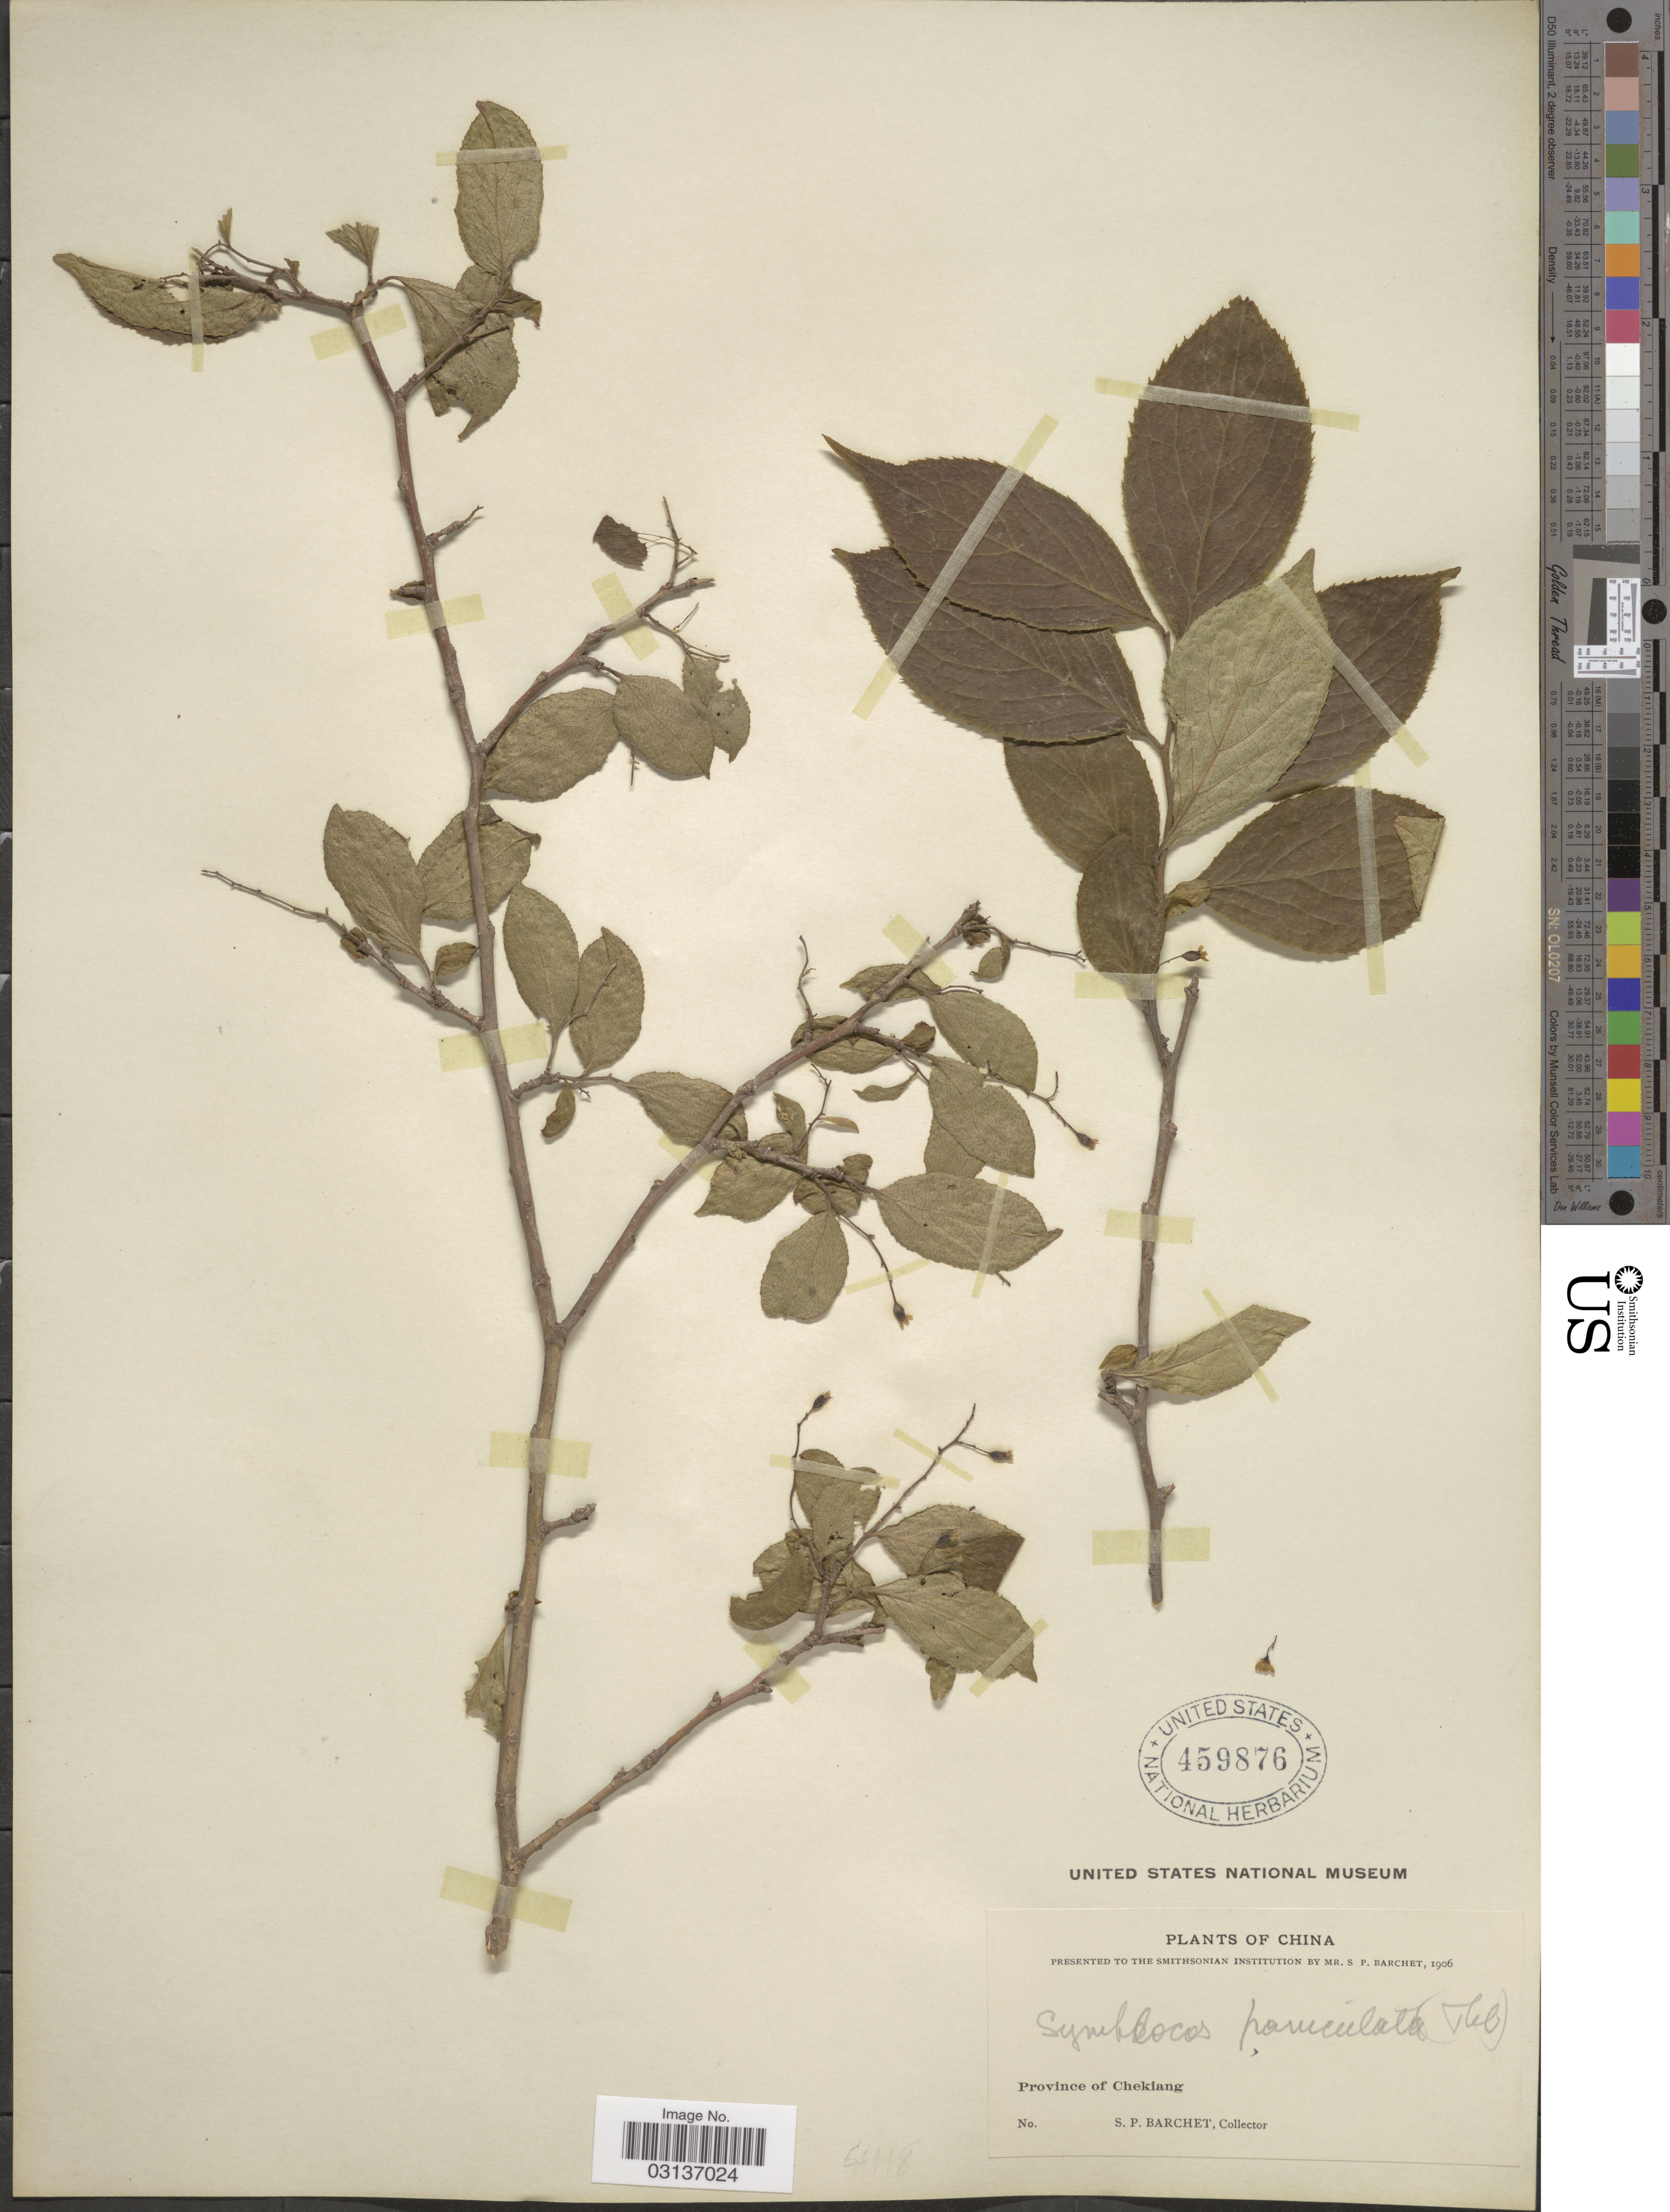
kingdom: Plantae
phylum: Tracheophyta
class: Magnoliopsida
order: Ericales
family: Symplocaceae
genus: Symplocos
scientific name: Symplocos paniculata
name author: Miq.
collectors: S. P. Barchet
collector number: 6418*?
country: China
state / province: Zhejiang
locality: Province of Chekiang.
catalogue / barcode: US 459876